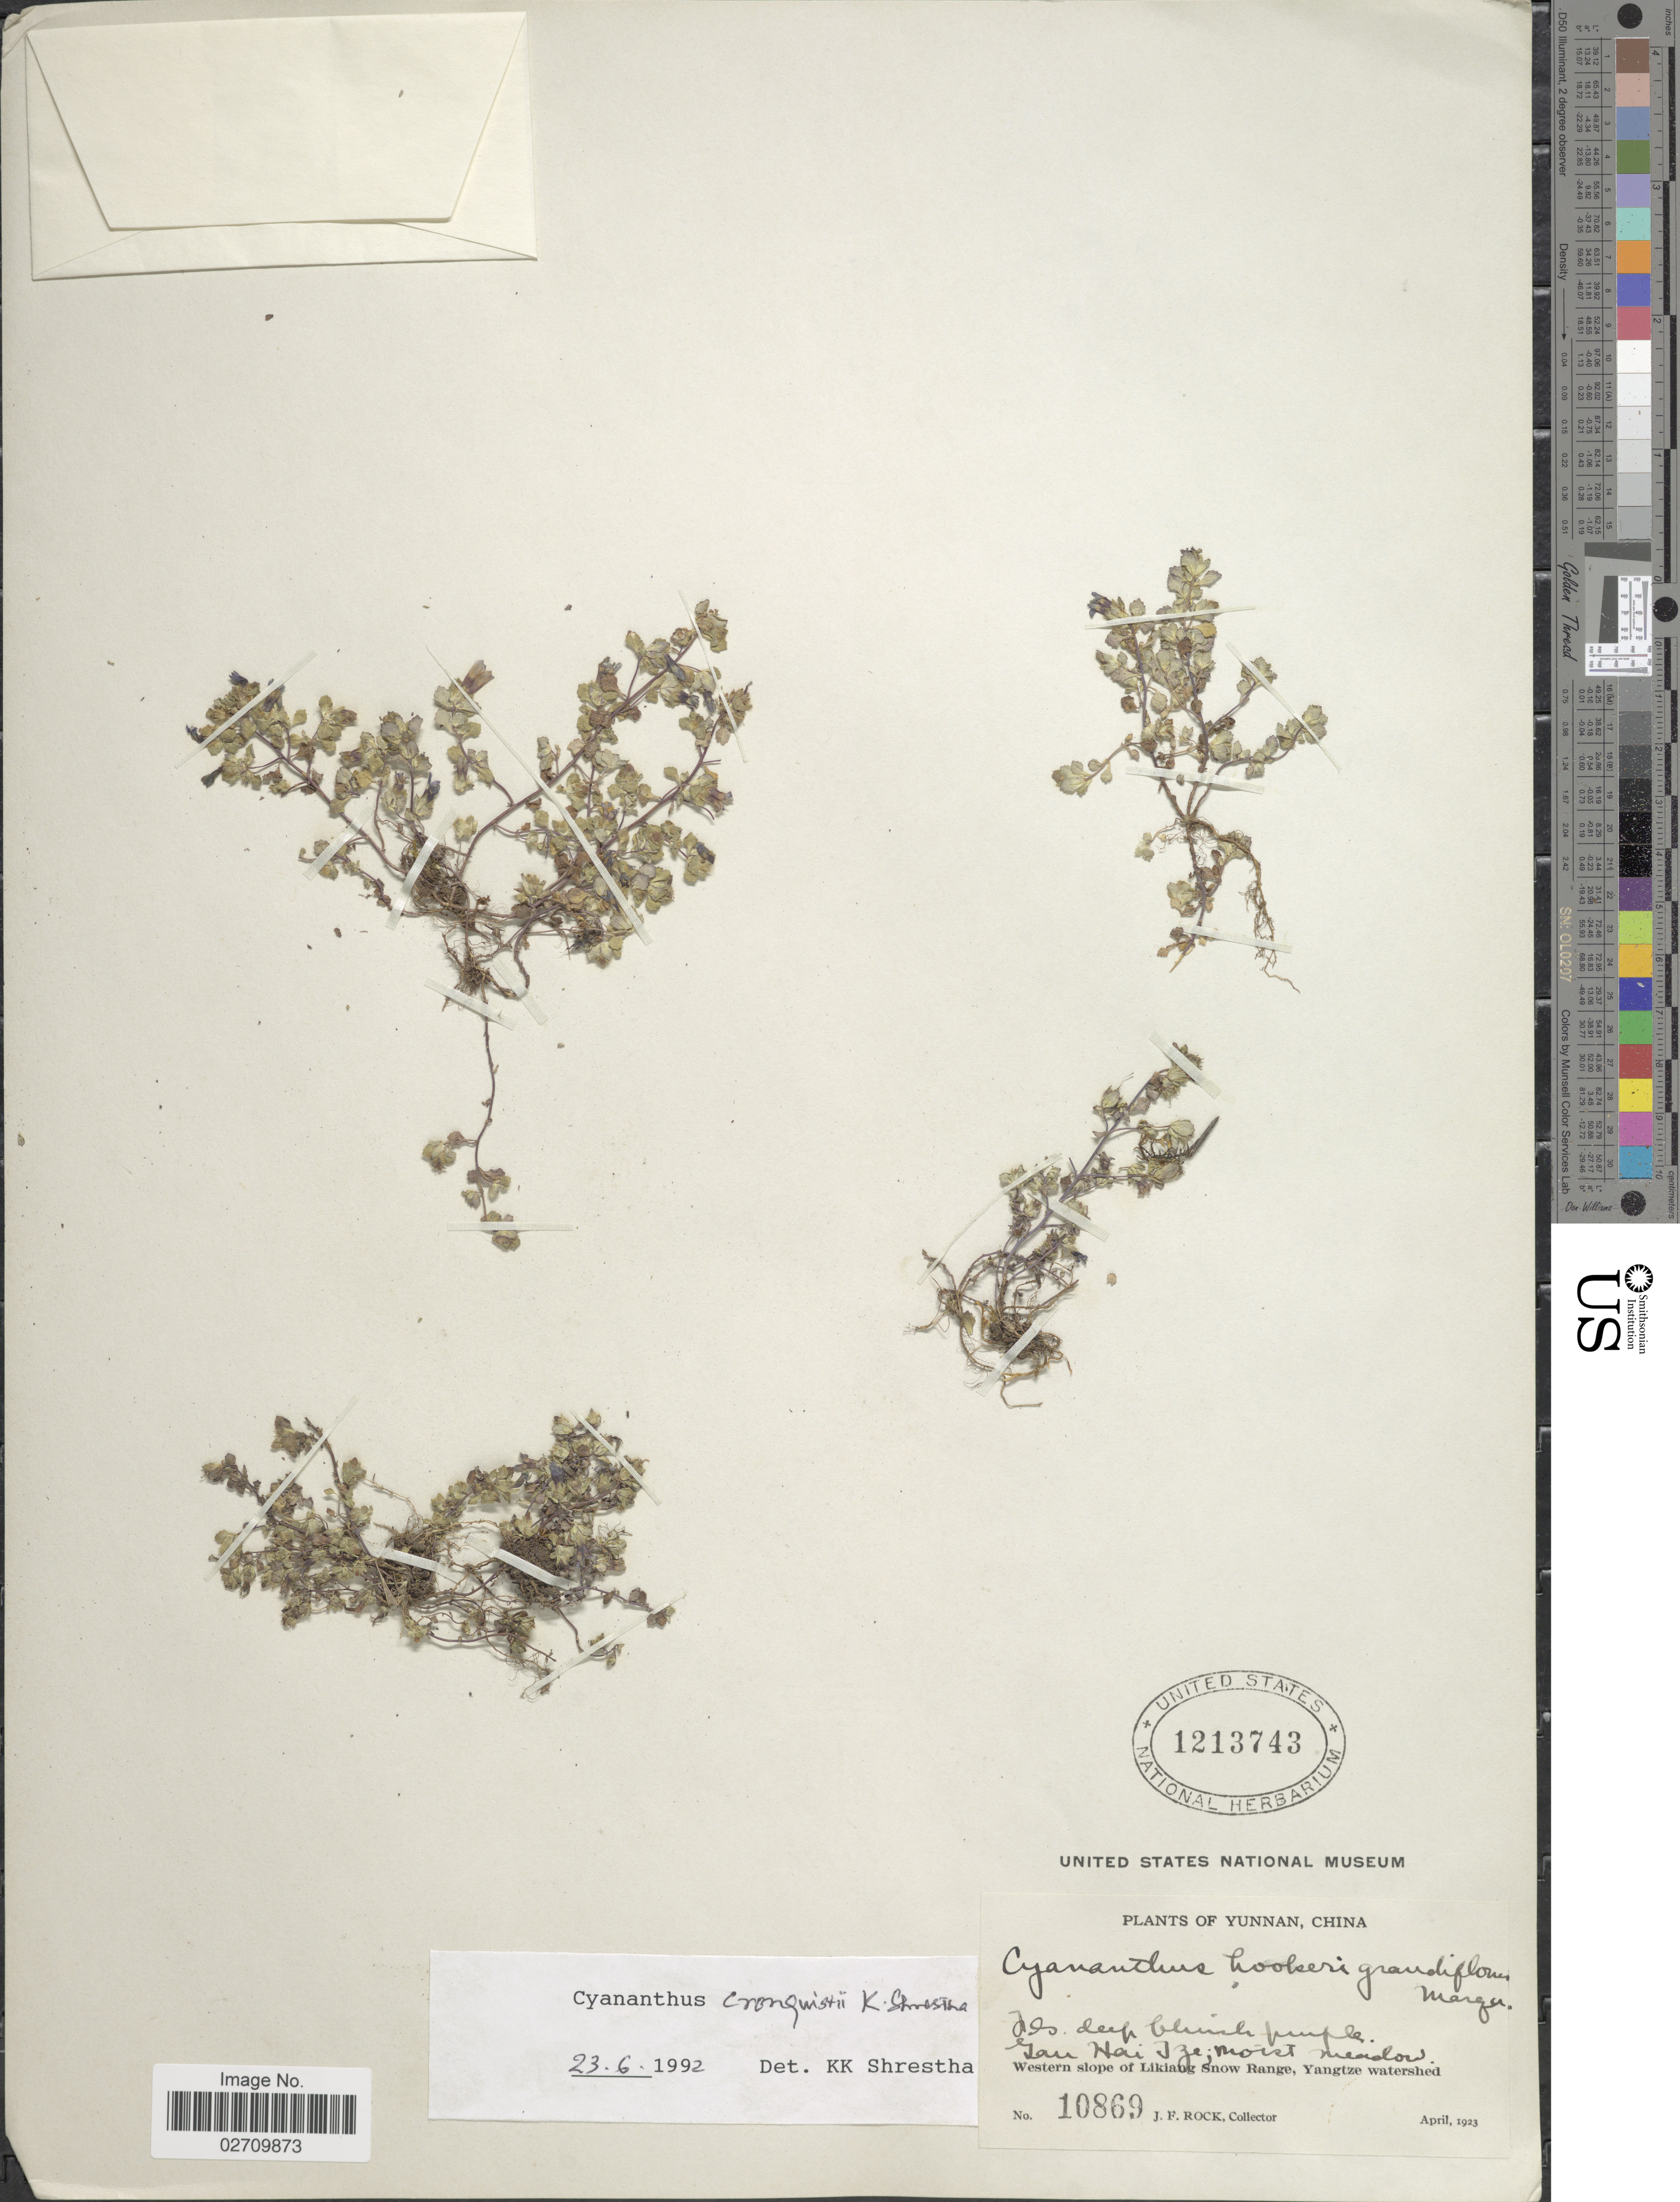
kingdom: Plantae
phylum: Tracheophyta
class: Magnoliopsida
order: Asterales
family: Campanulaceae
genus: Cyananthus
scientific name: Cyananthus cronquistii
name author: Shretha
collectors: J. F. Rock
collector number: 10869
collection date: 1923-04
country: China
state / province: Yunnan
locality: Gau Hai Tze, Western slope of Likiang Snow Range, Yangtze watershed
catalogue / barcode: US 1213743